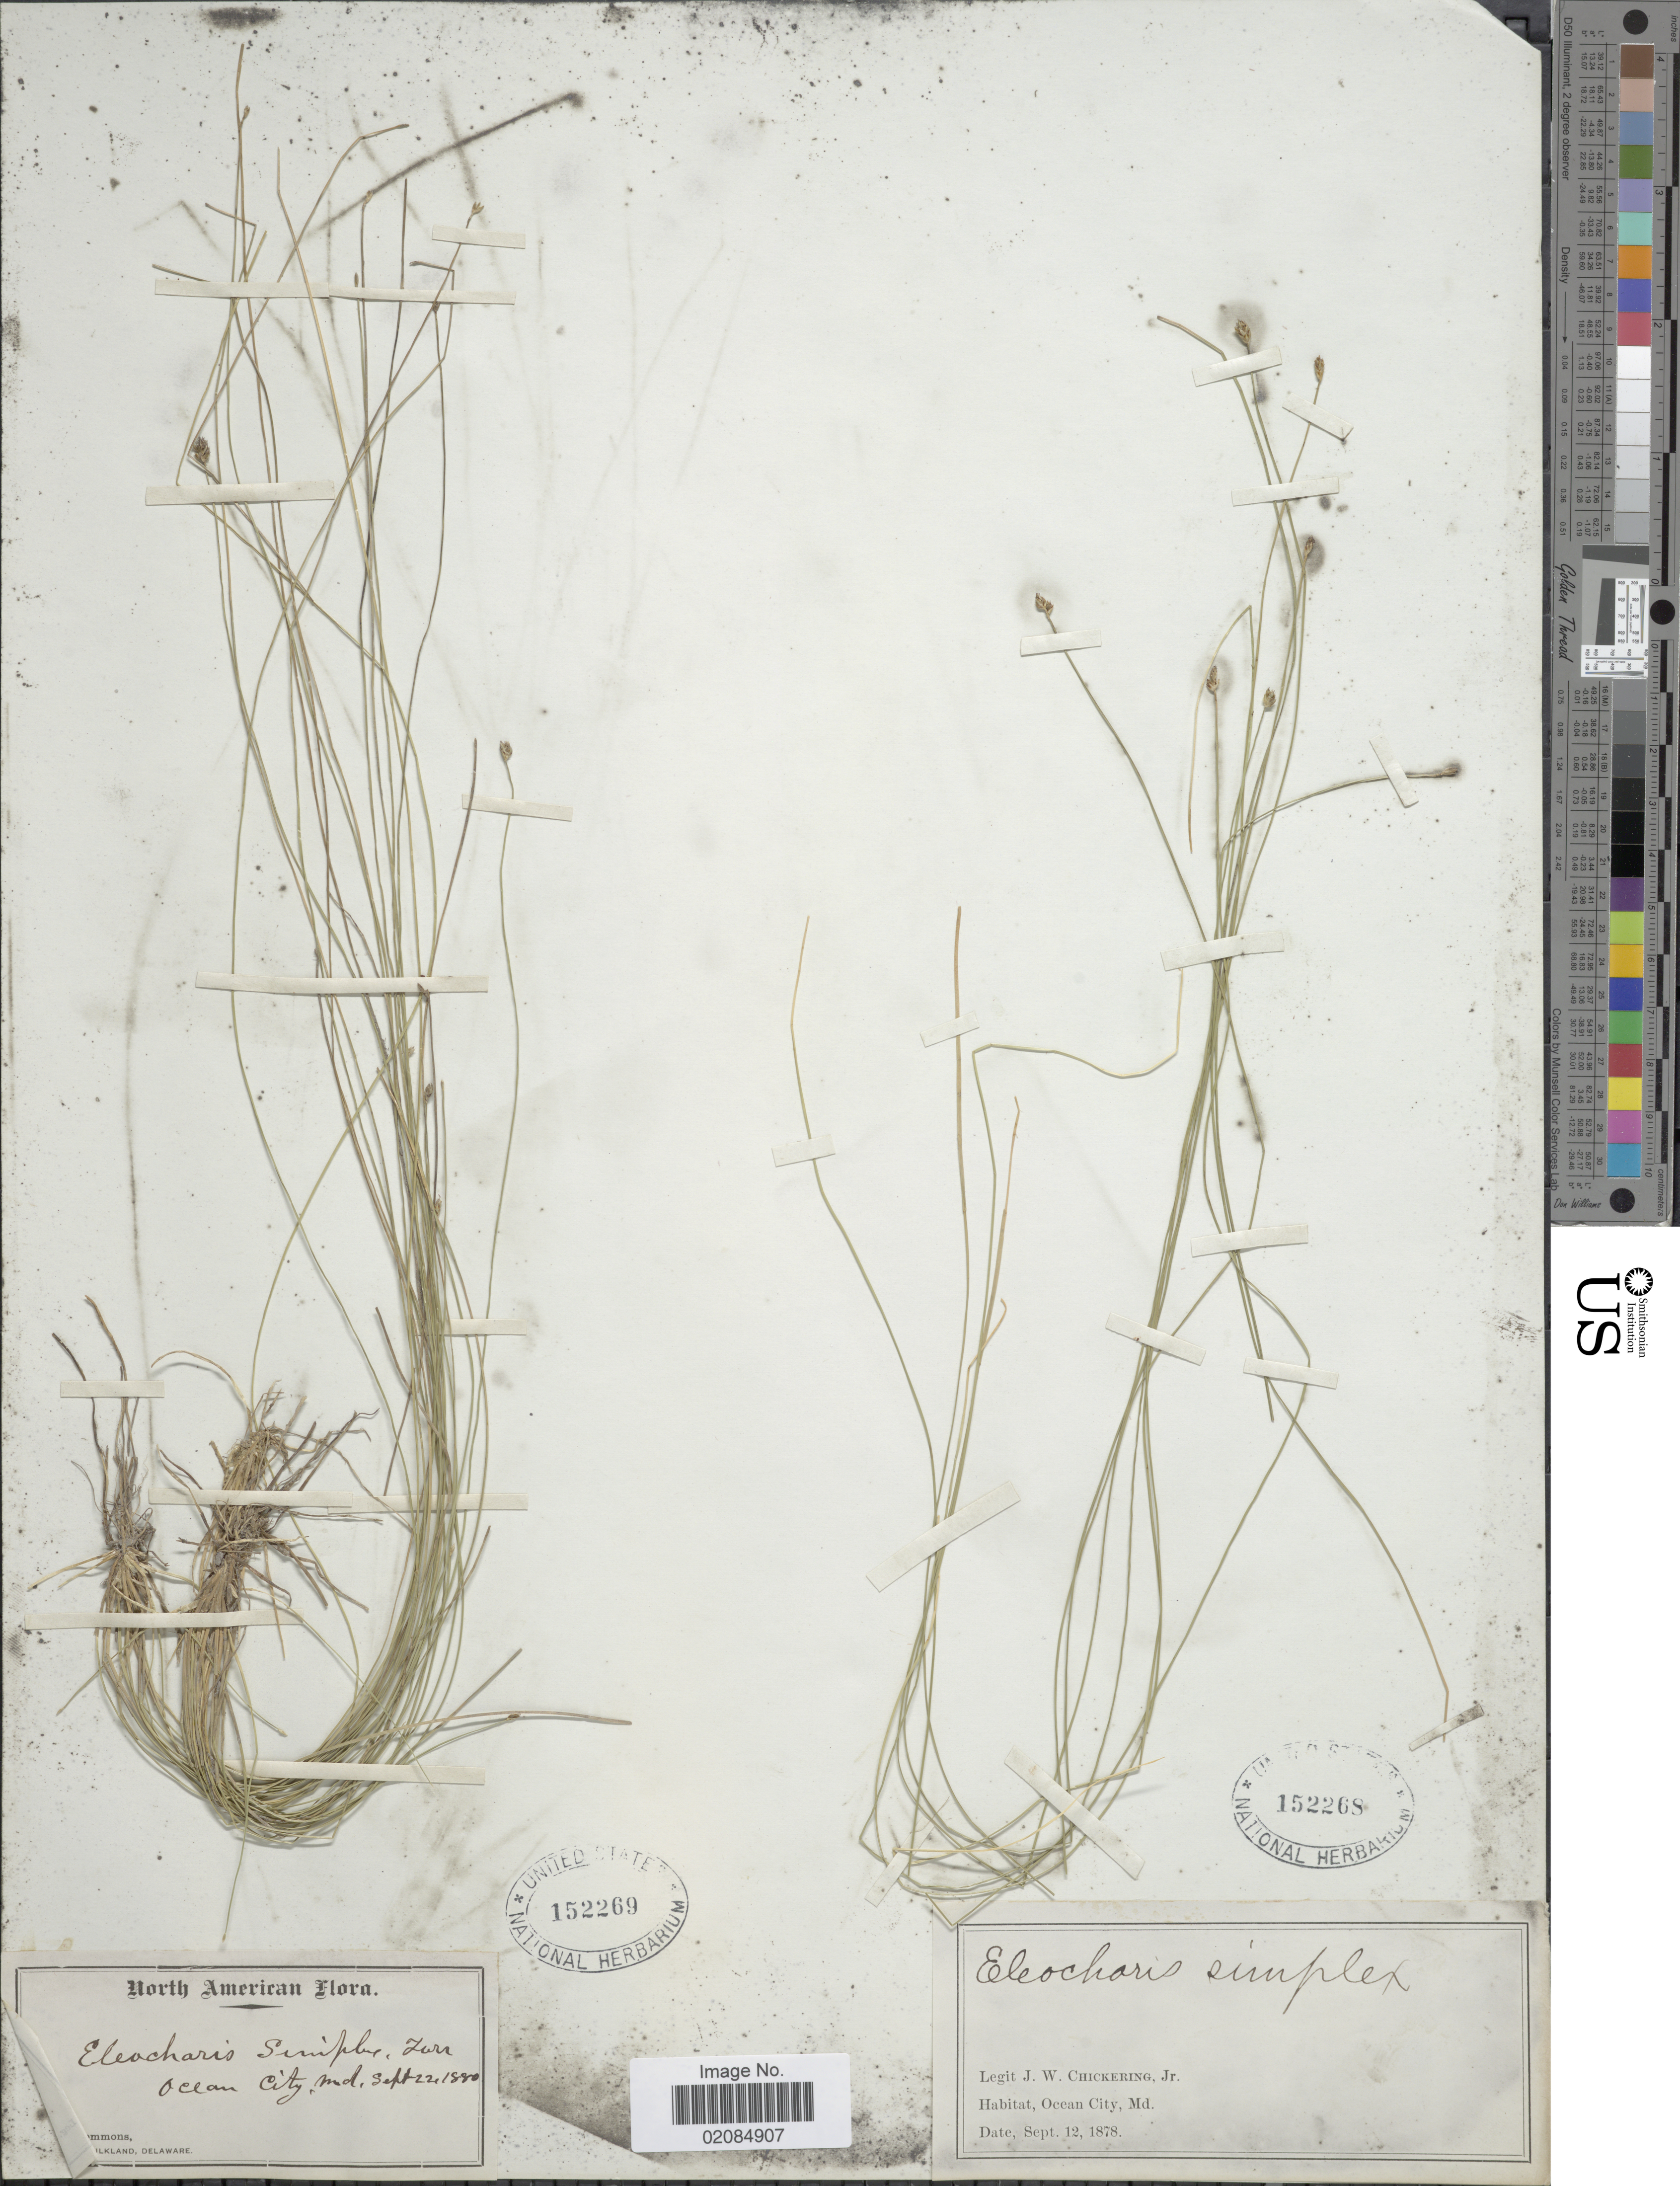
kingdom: Plantae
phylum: Tracheophyta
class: Liliopsida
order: Poales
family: Cyperaceae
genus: Eleocharis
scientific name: Eleocharis tortilis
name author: (Link) Schult.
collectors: A. Commons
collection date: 1880-09-22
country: United States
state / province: Maryland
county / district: Worcester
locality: Ocean City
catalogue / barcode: US 152269